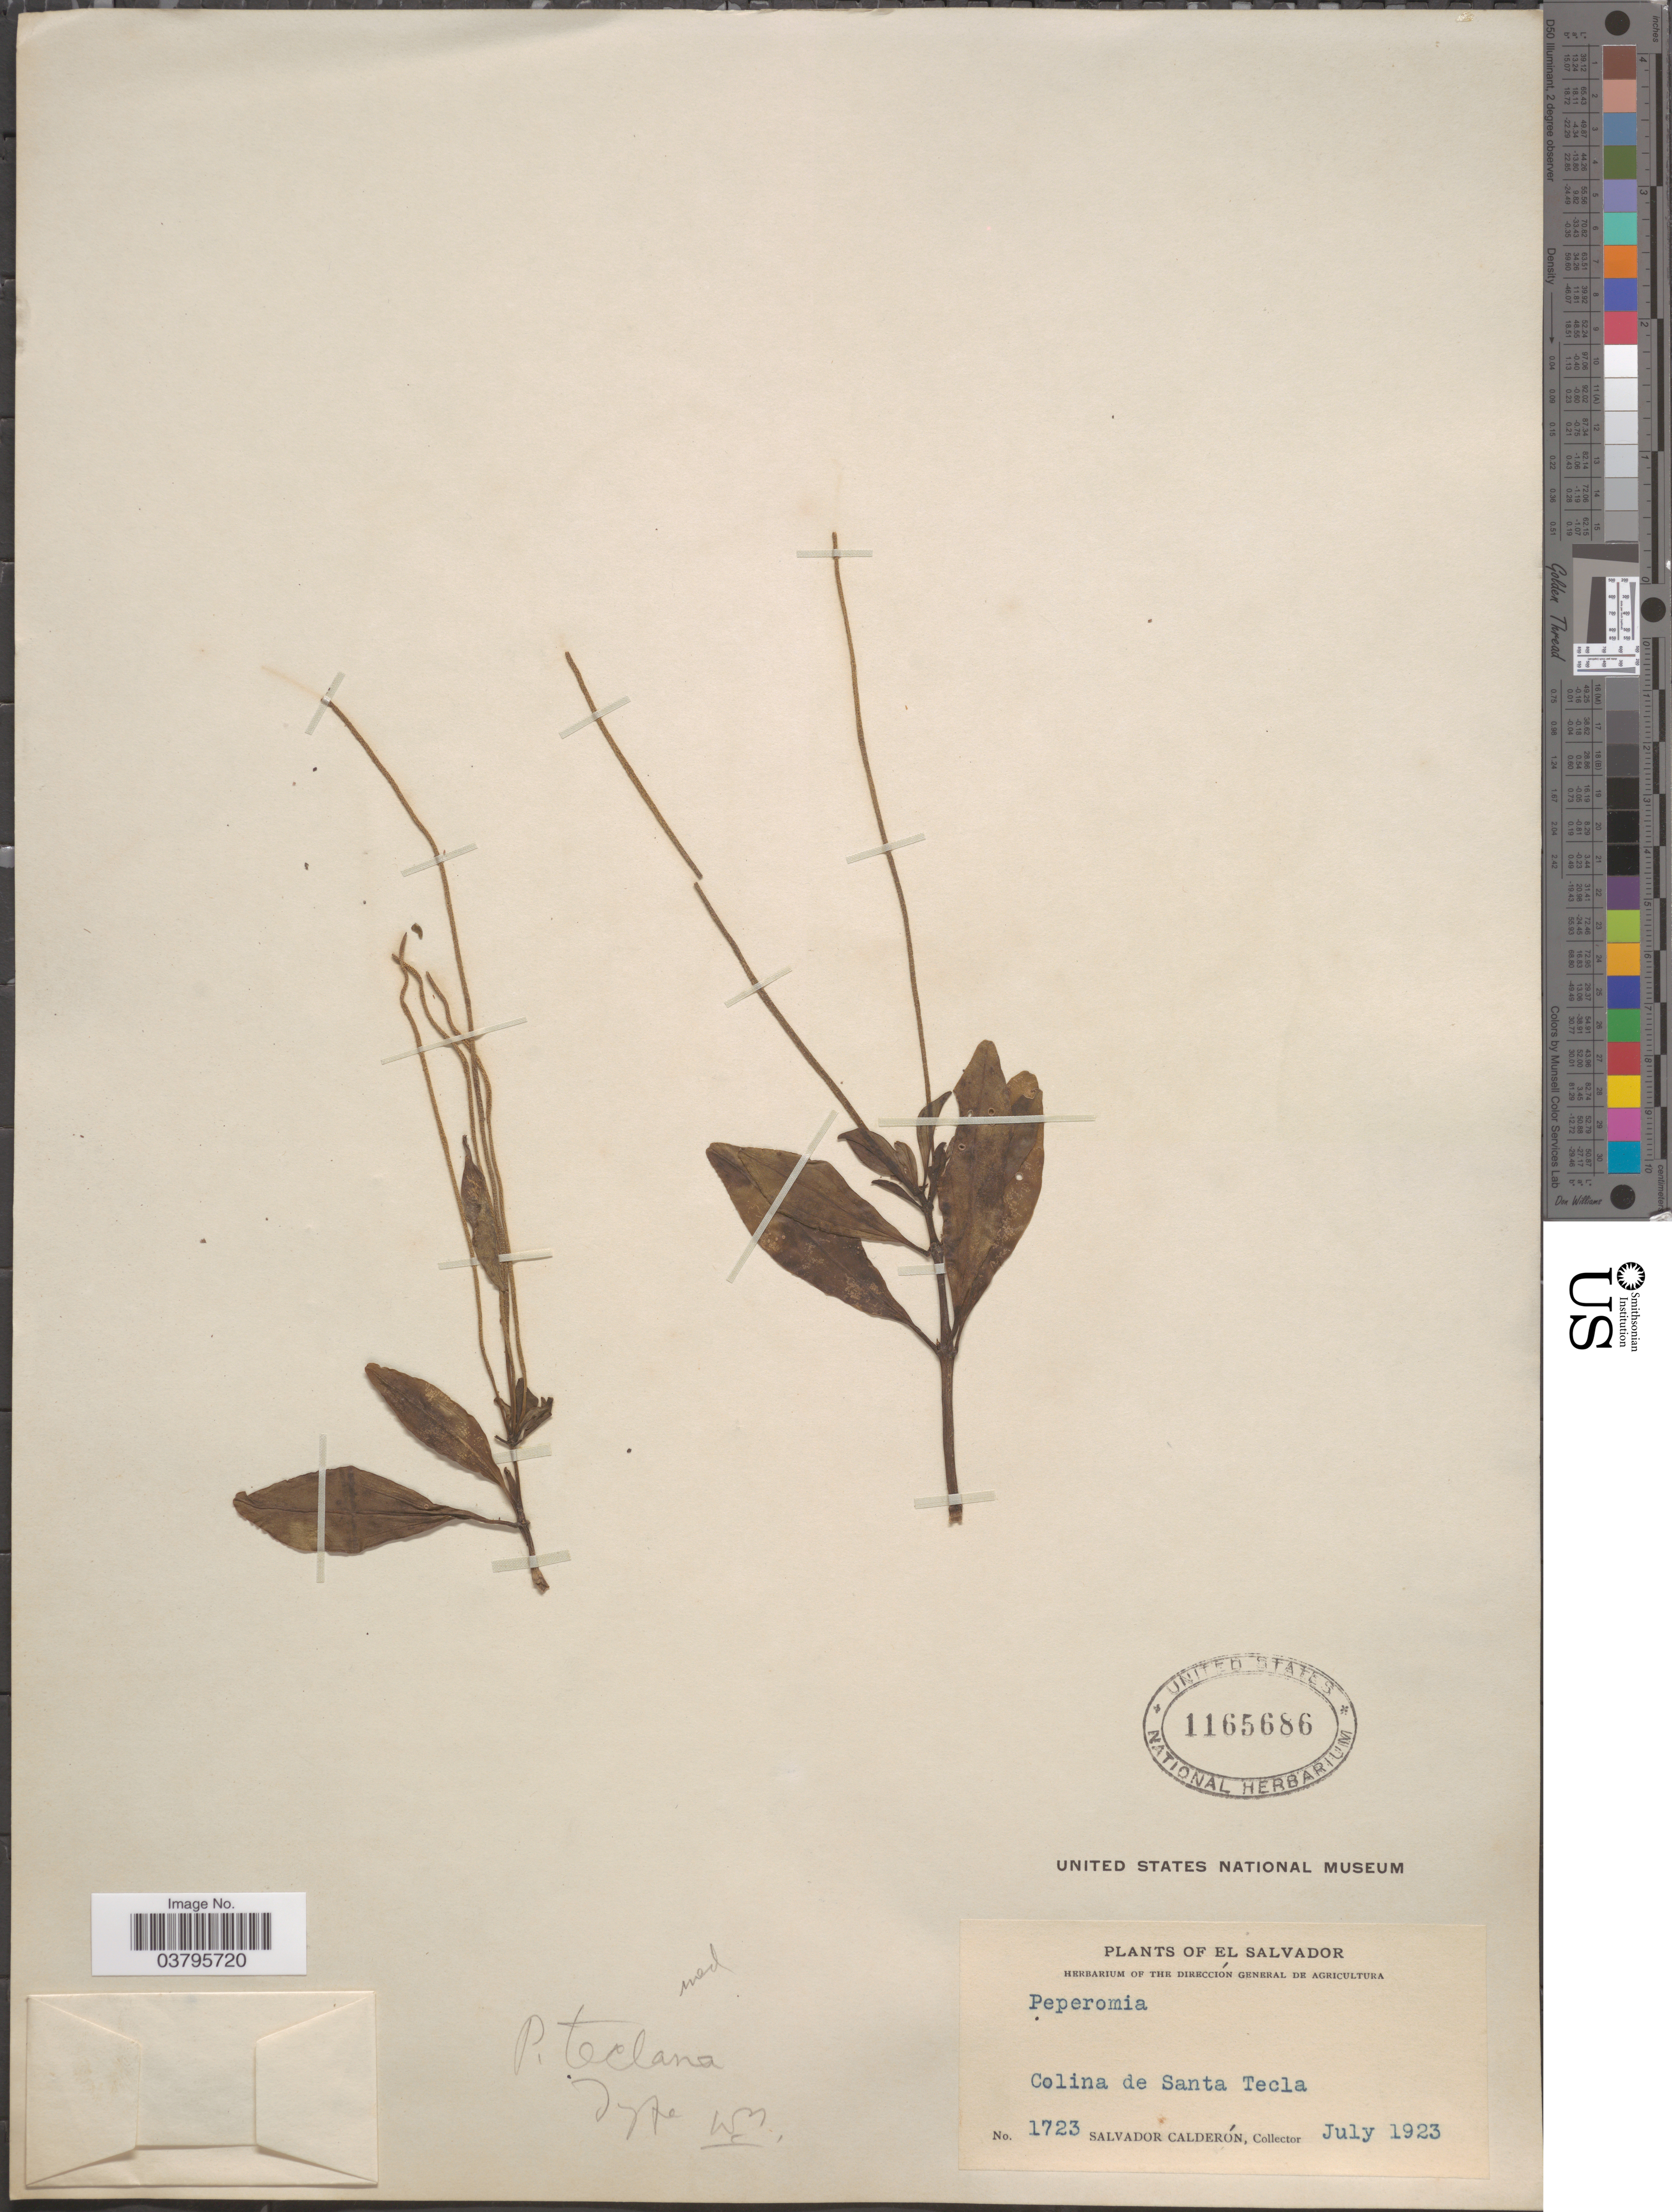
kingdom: Plantae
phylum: Tracheophyta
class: Magnoliopsida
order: Piperales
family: Piperaceae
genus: Peperomia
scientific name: Peperomia sp.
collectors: S. Calderón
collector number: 1723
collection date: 1923-07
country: El Salvador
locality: Colina de Santa Tecla.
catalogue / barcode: US 1165686